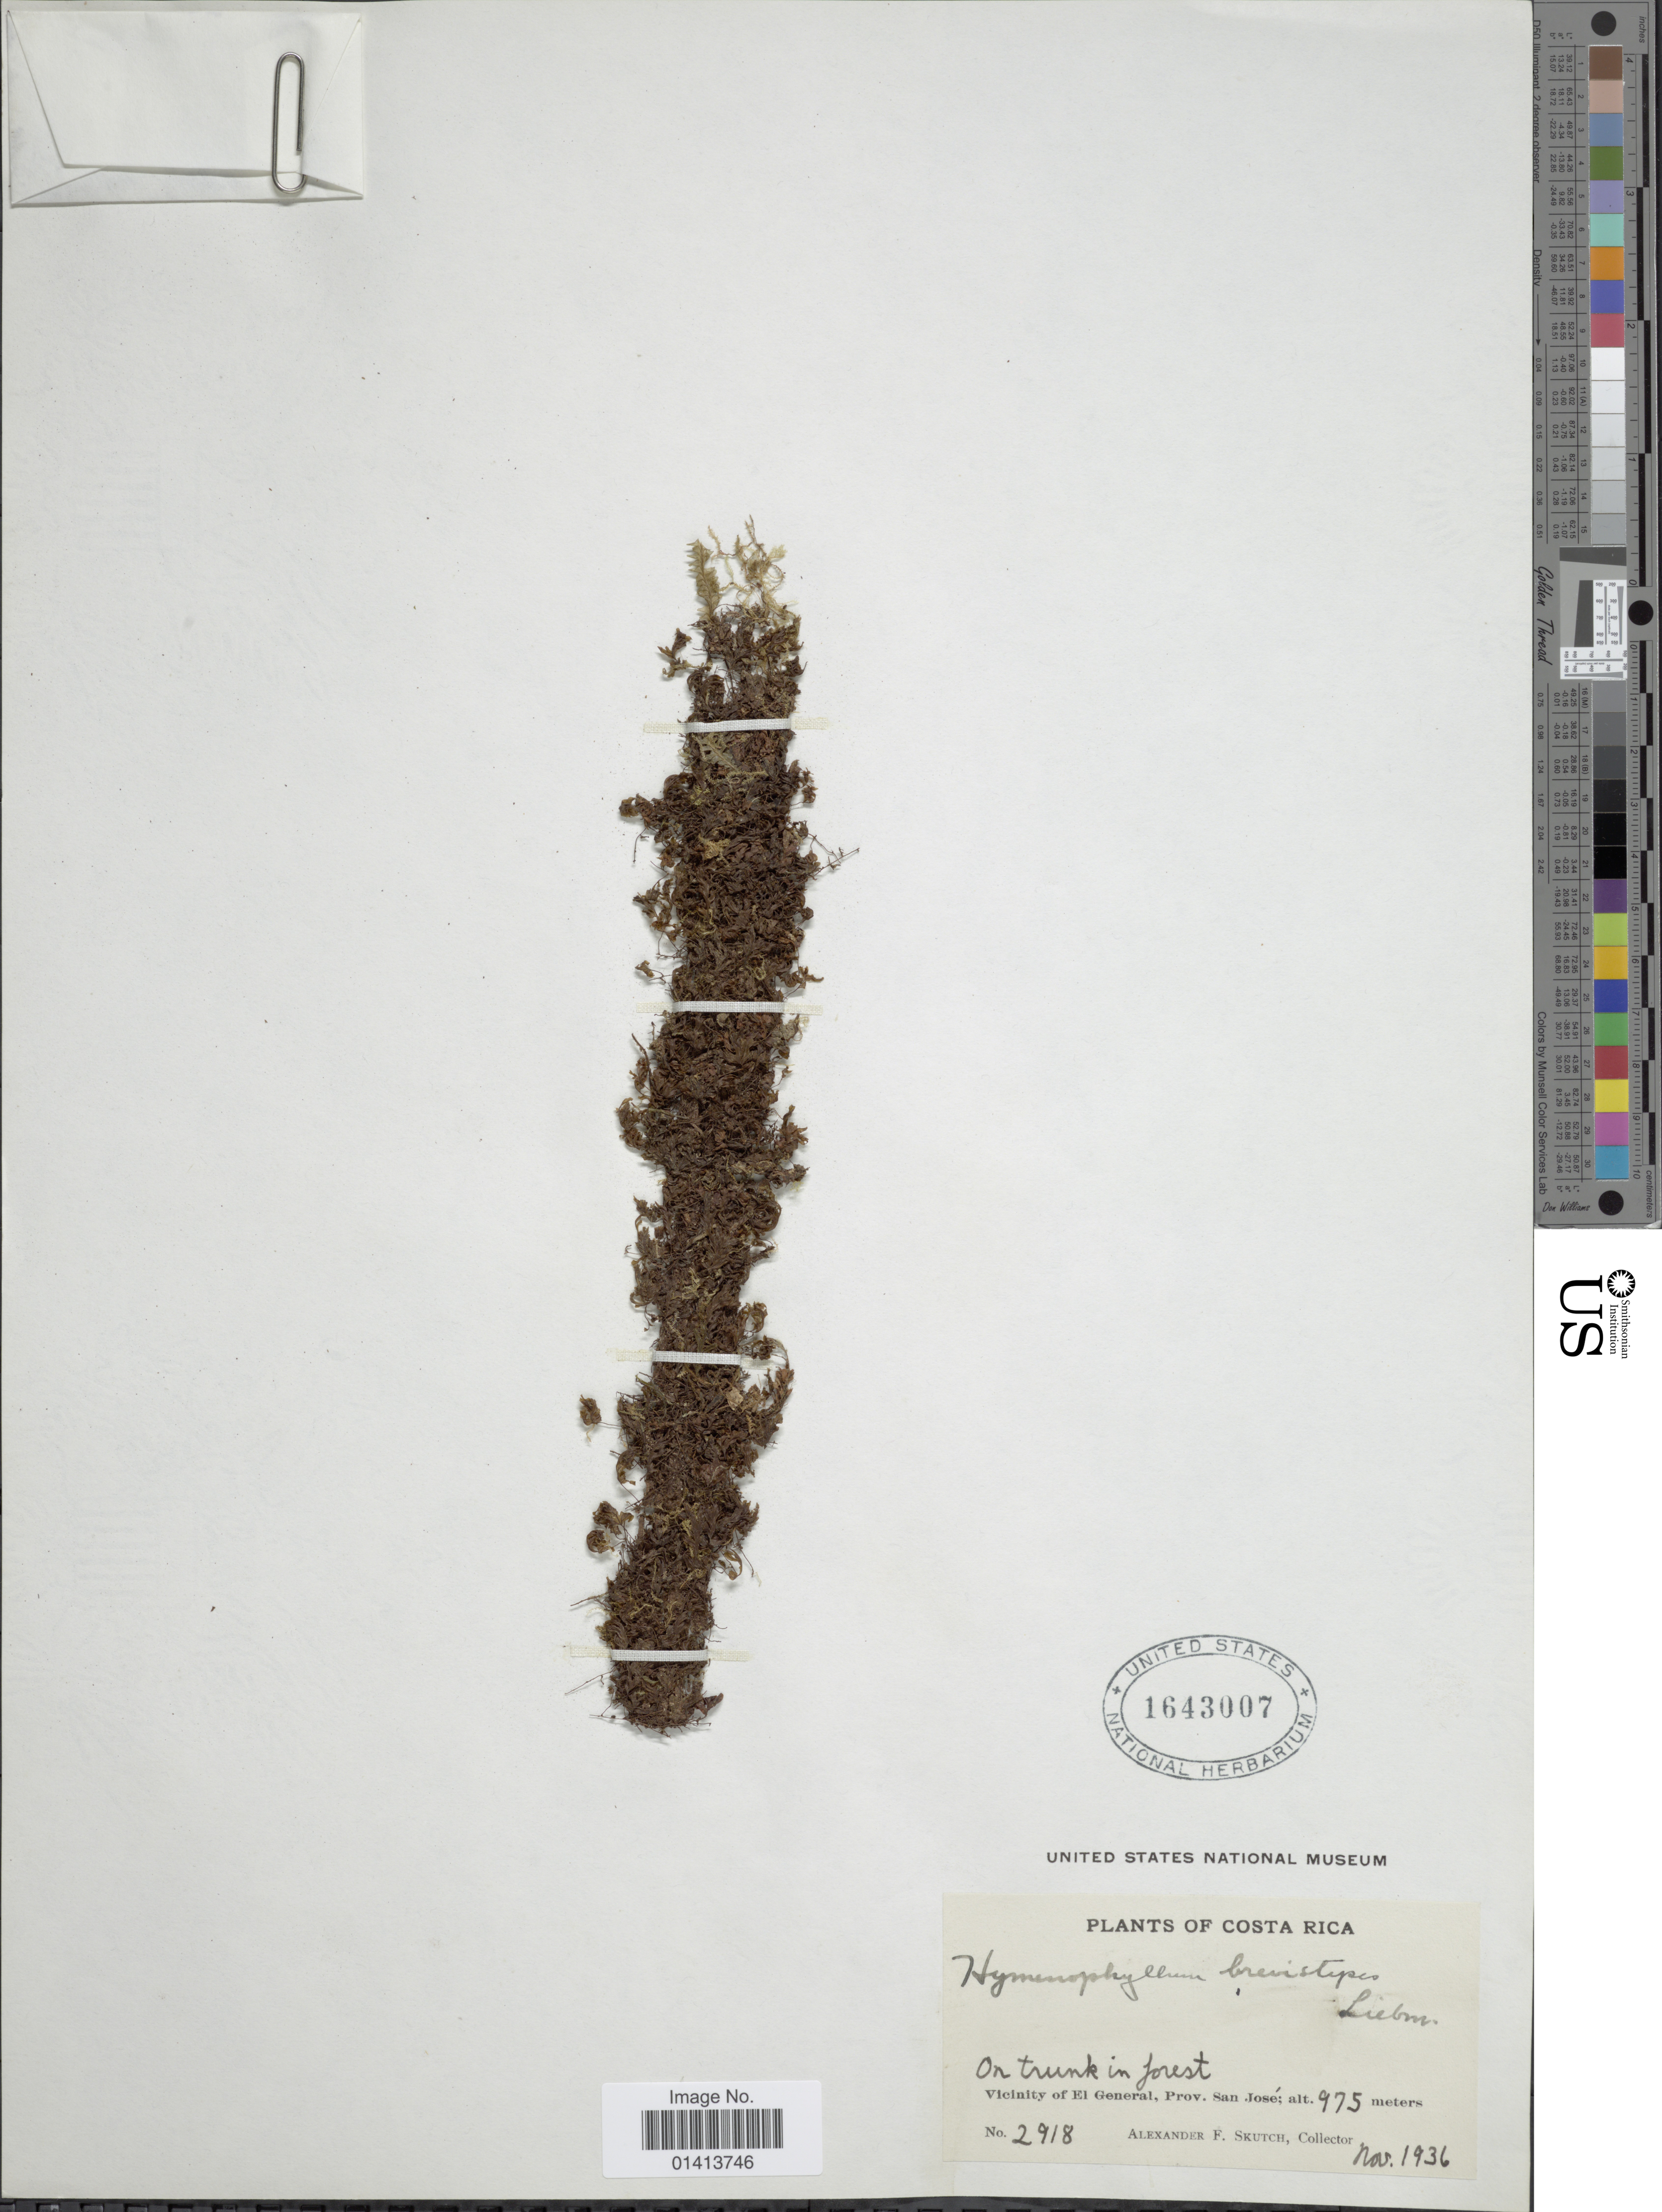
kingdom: Plantae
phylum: Tracheophyta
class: Polypodiopsida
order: Hymenophyllales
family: Hymenophyllaceae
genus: Hymenophyllum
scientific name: Hymenophyllum brevifrons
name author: Kunze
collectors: A. F. Skutch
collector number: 2918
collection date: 1936-11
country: Costa Rica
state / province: San José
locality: Vicinity of El General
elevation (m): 975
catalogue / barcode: US 1643007